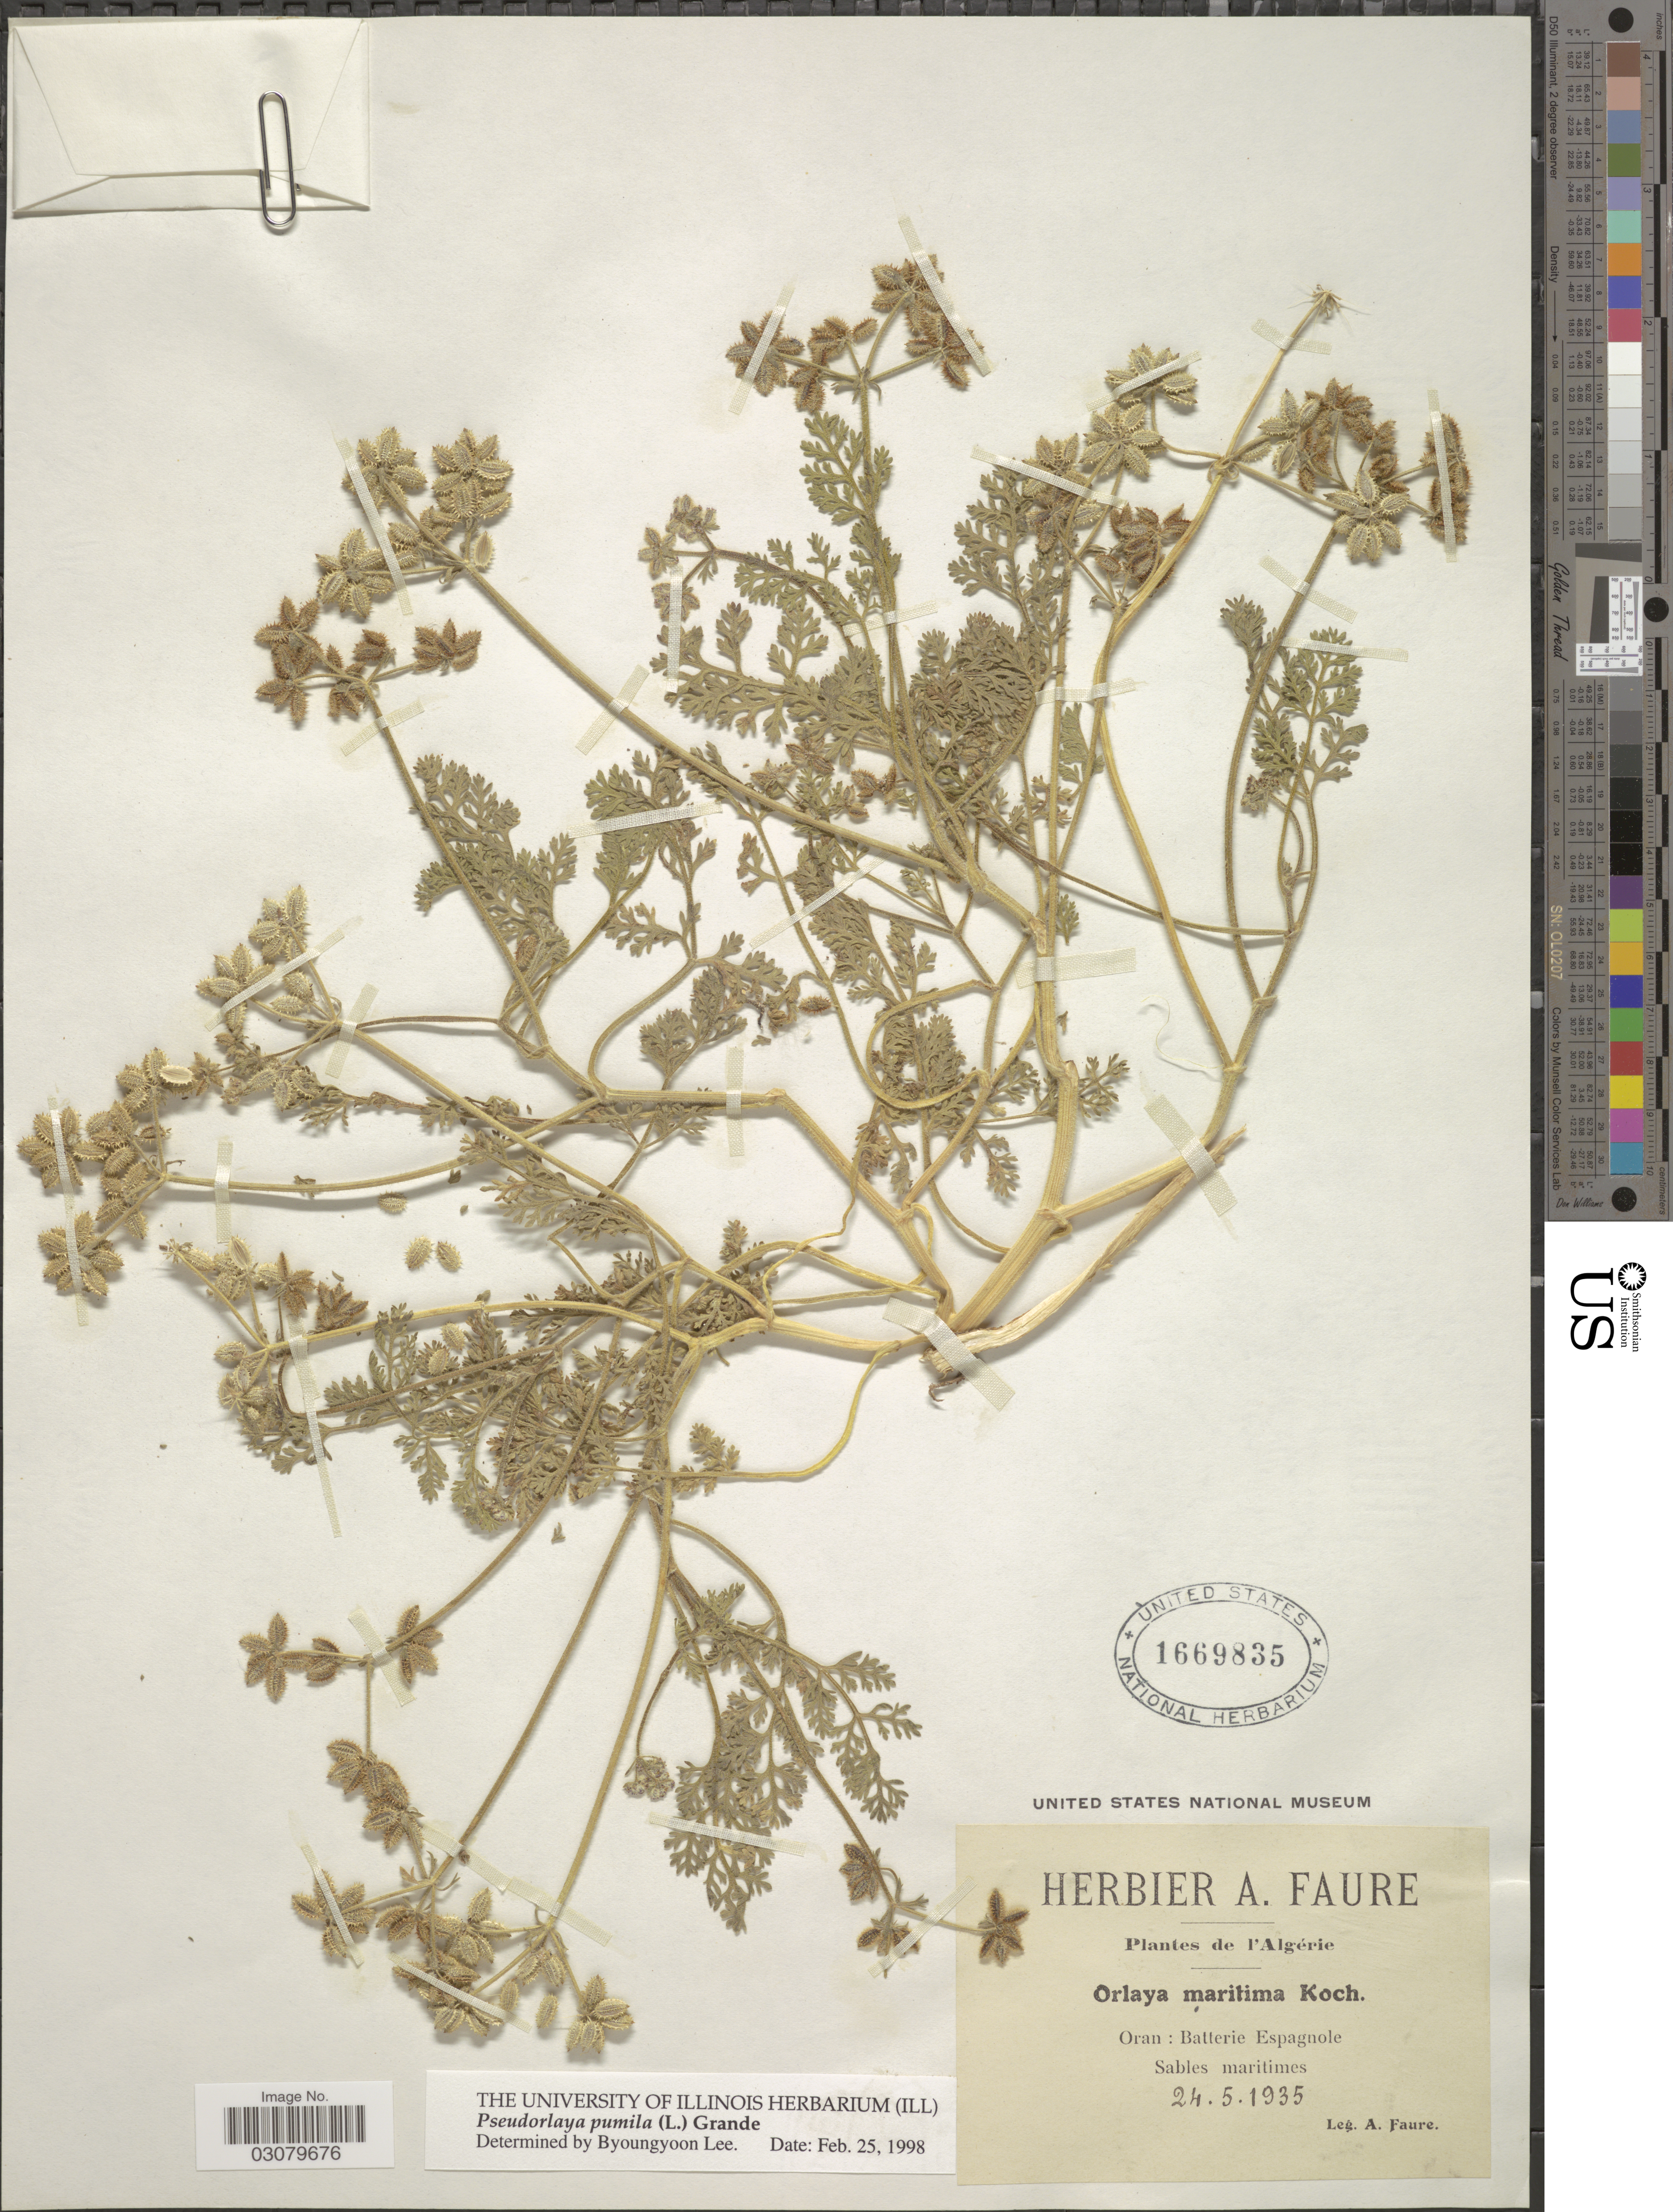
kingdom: Plantae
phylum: Tracheophyta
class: Magnoliopsida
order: Apiales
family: Apiaceae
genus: Orlaya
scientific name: Orlaya maritima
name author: W.D.J. Koch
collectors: A. Faure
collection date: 1935-05-24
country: Algeria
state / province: Oran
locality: Batterie Espagnole Sables maritimes.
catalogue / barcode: US 1669835